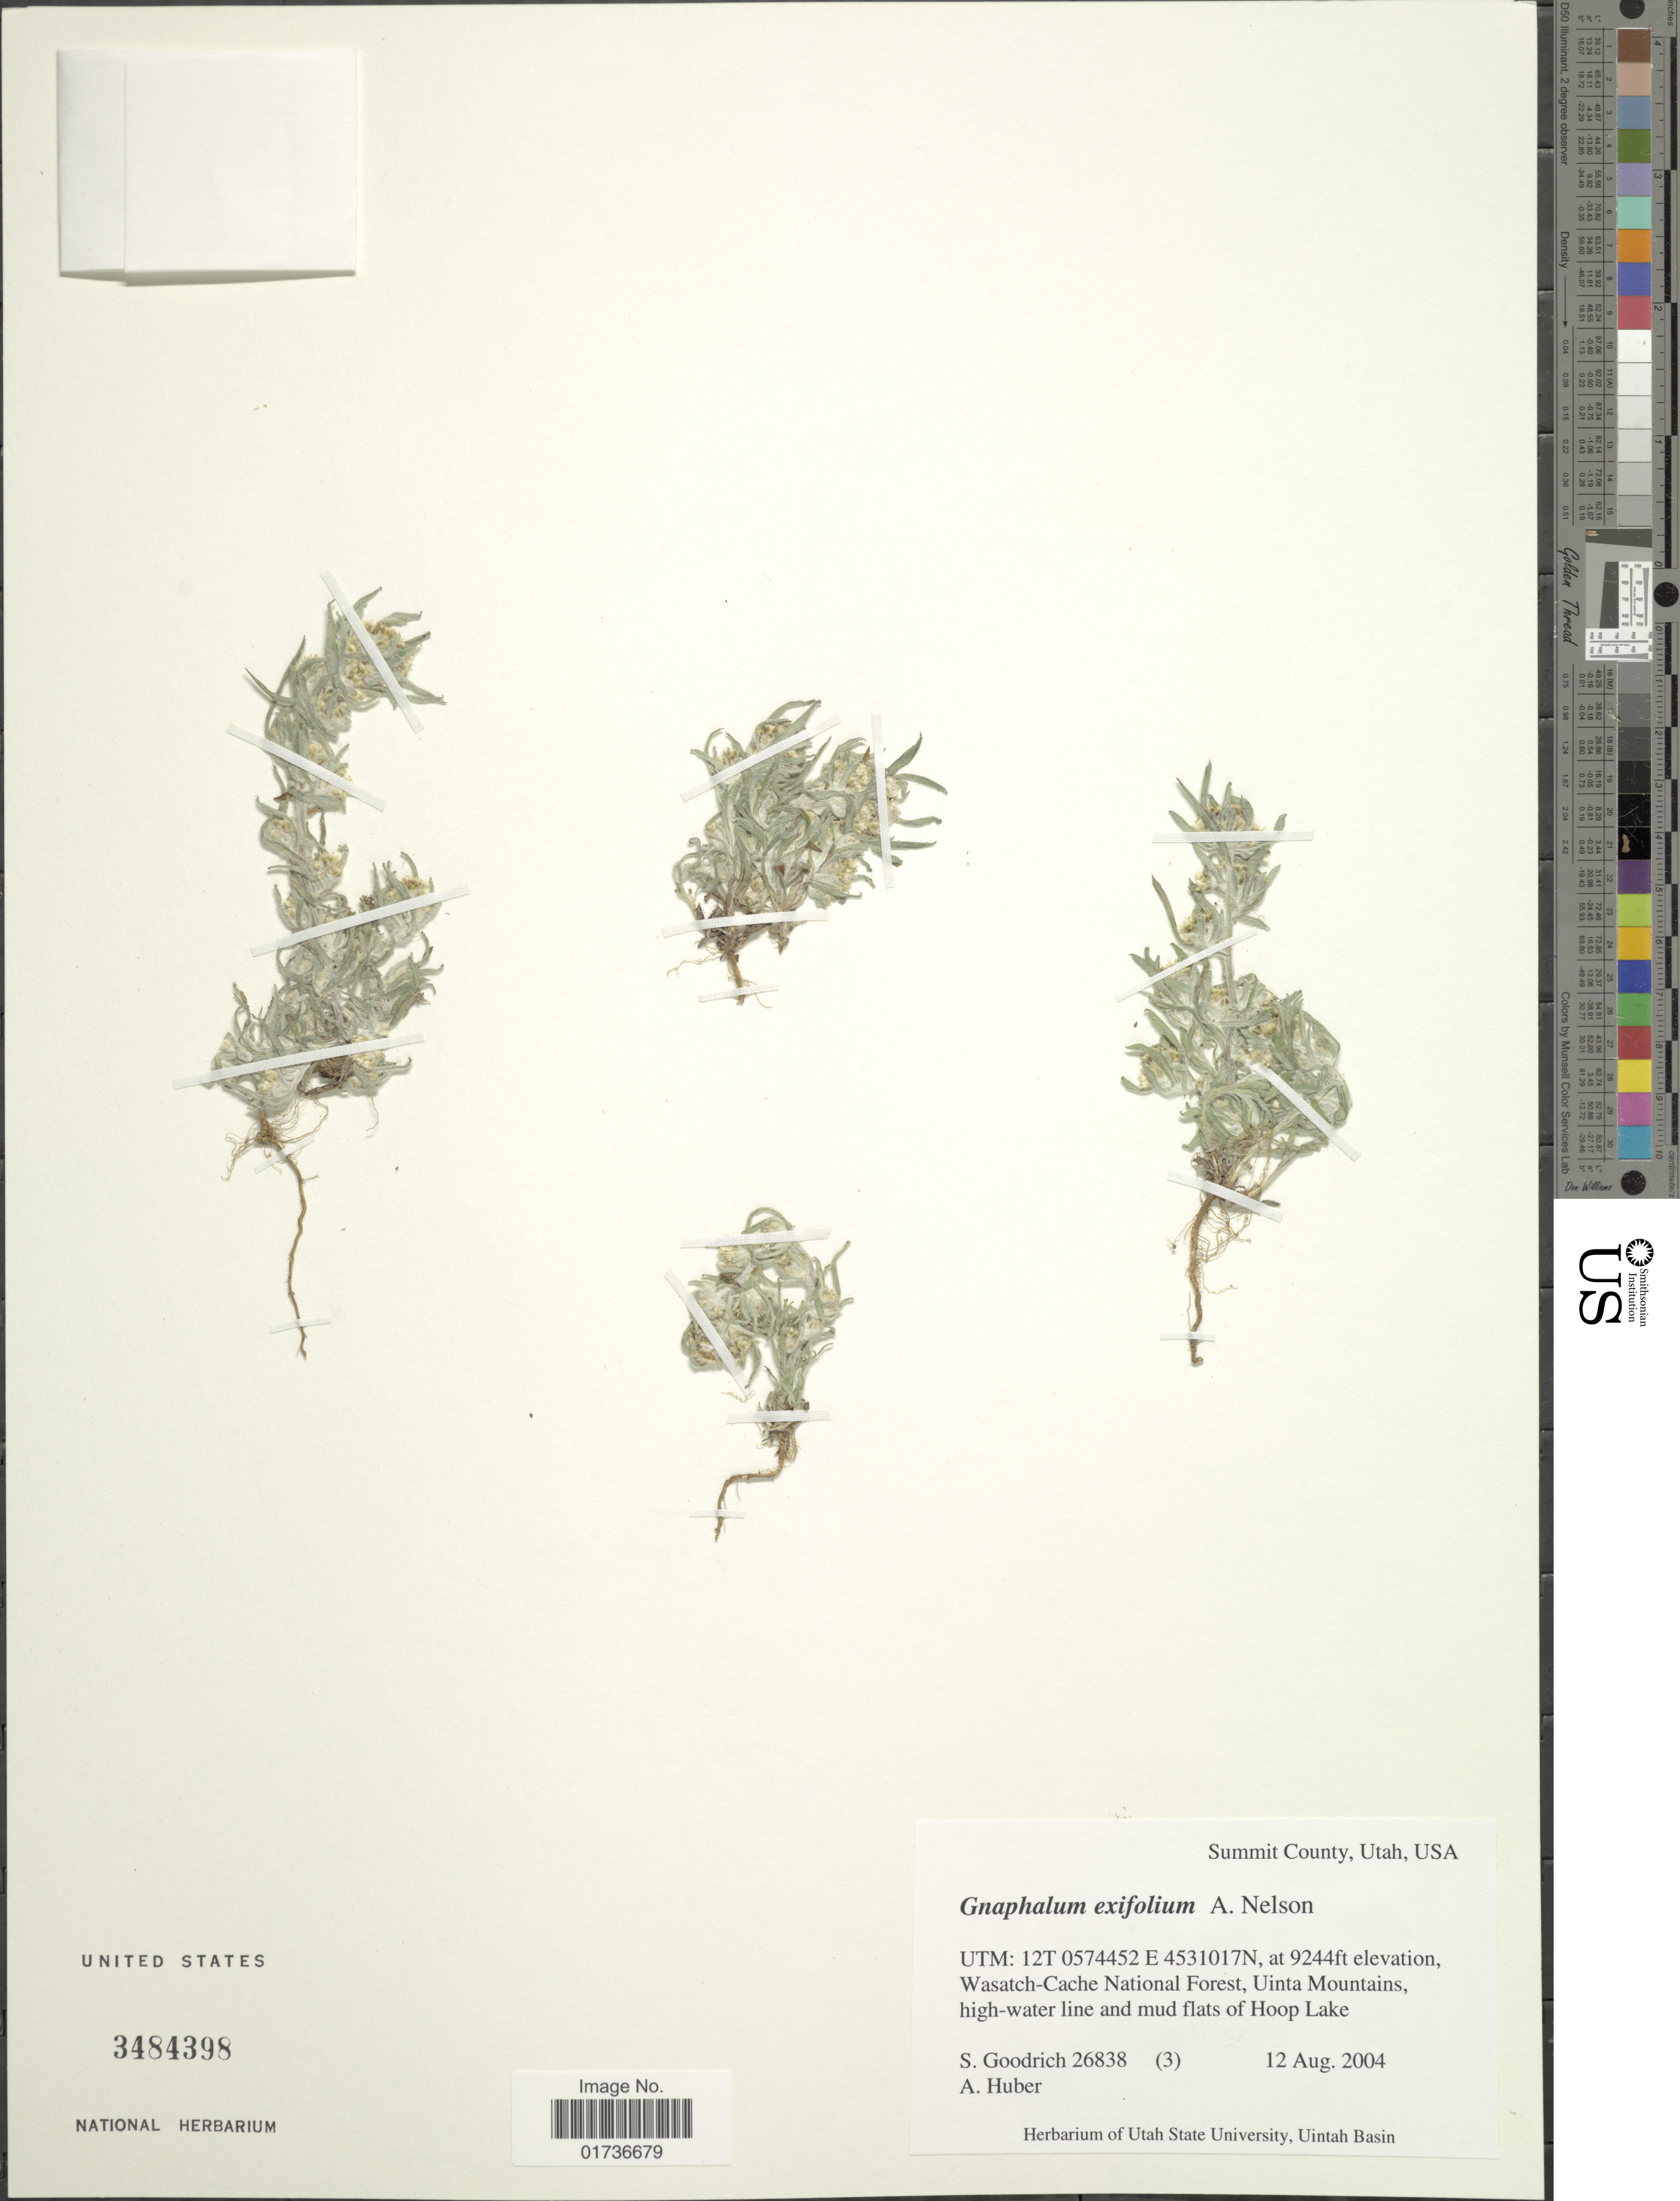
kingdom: Plantae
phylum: Tracheophyta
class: Magnoliopsida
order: Asterales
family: Asteraceae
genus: Gnaphalium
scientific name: Gnaphalium exilifolium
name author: A. Nelson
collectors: S. Goodrich & A. Huber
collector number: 26838 (3)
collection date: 2004-08-12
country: United States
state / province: Utah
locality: Summit County, UTM: 12T 0574452 E 4531017 N, Wasatch-Cache National Forest, Uinta Mountains, high-water line and mud flats of Hoop Lake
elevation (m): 2818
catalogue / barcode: US 3484398